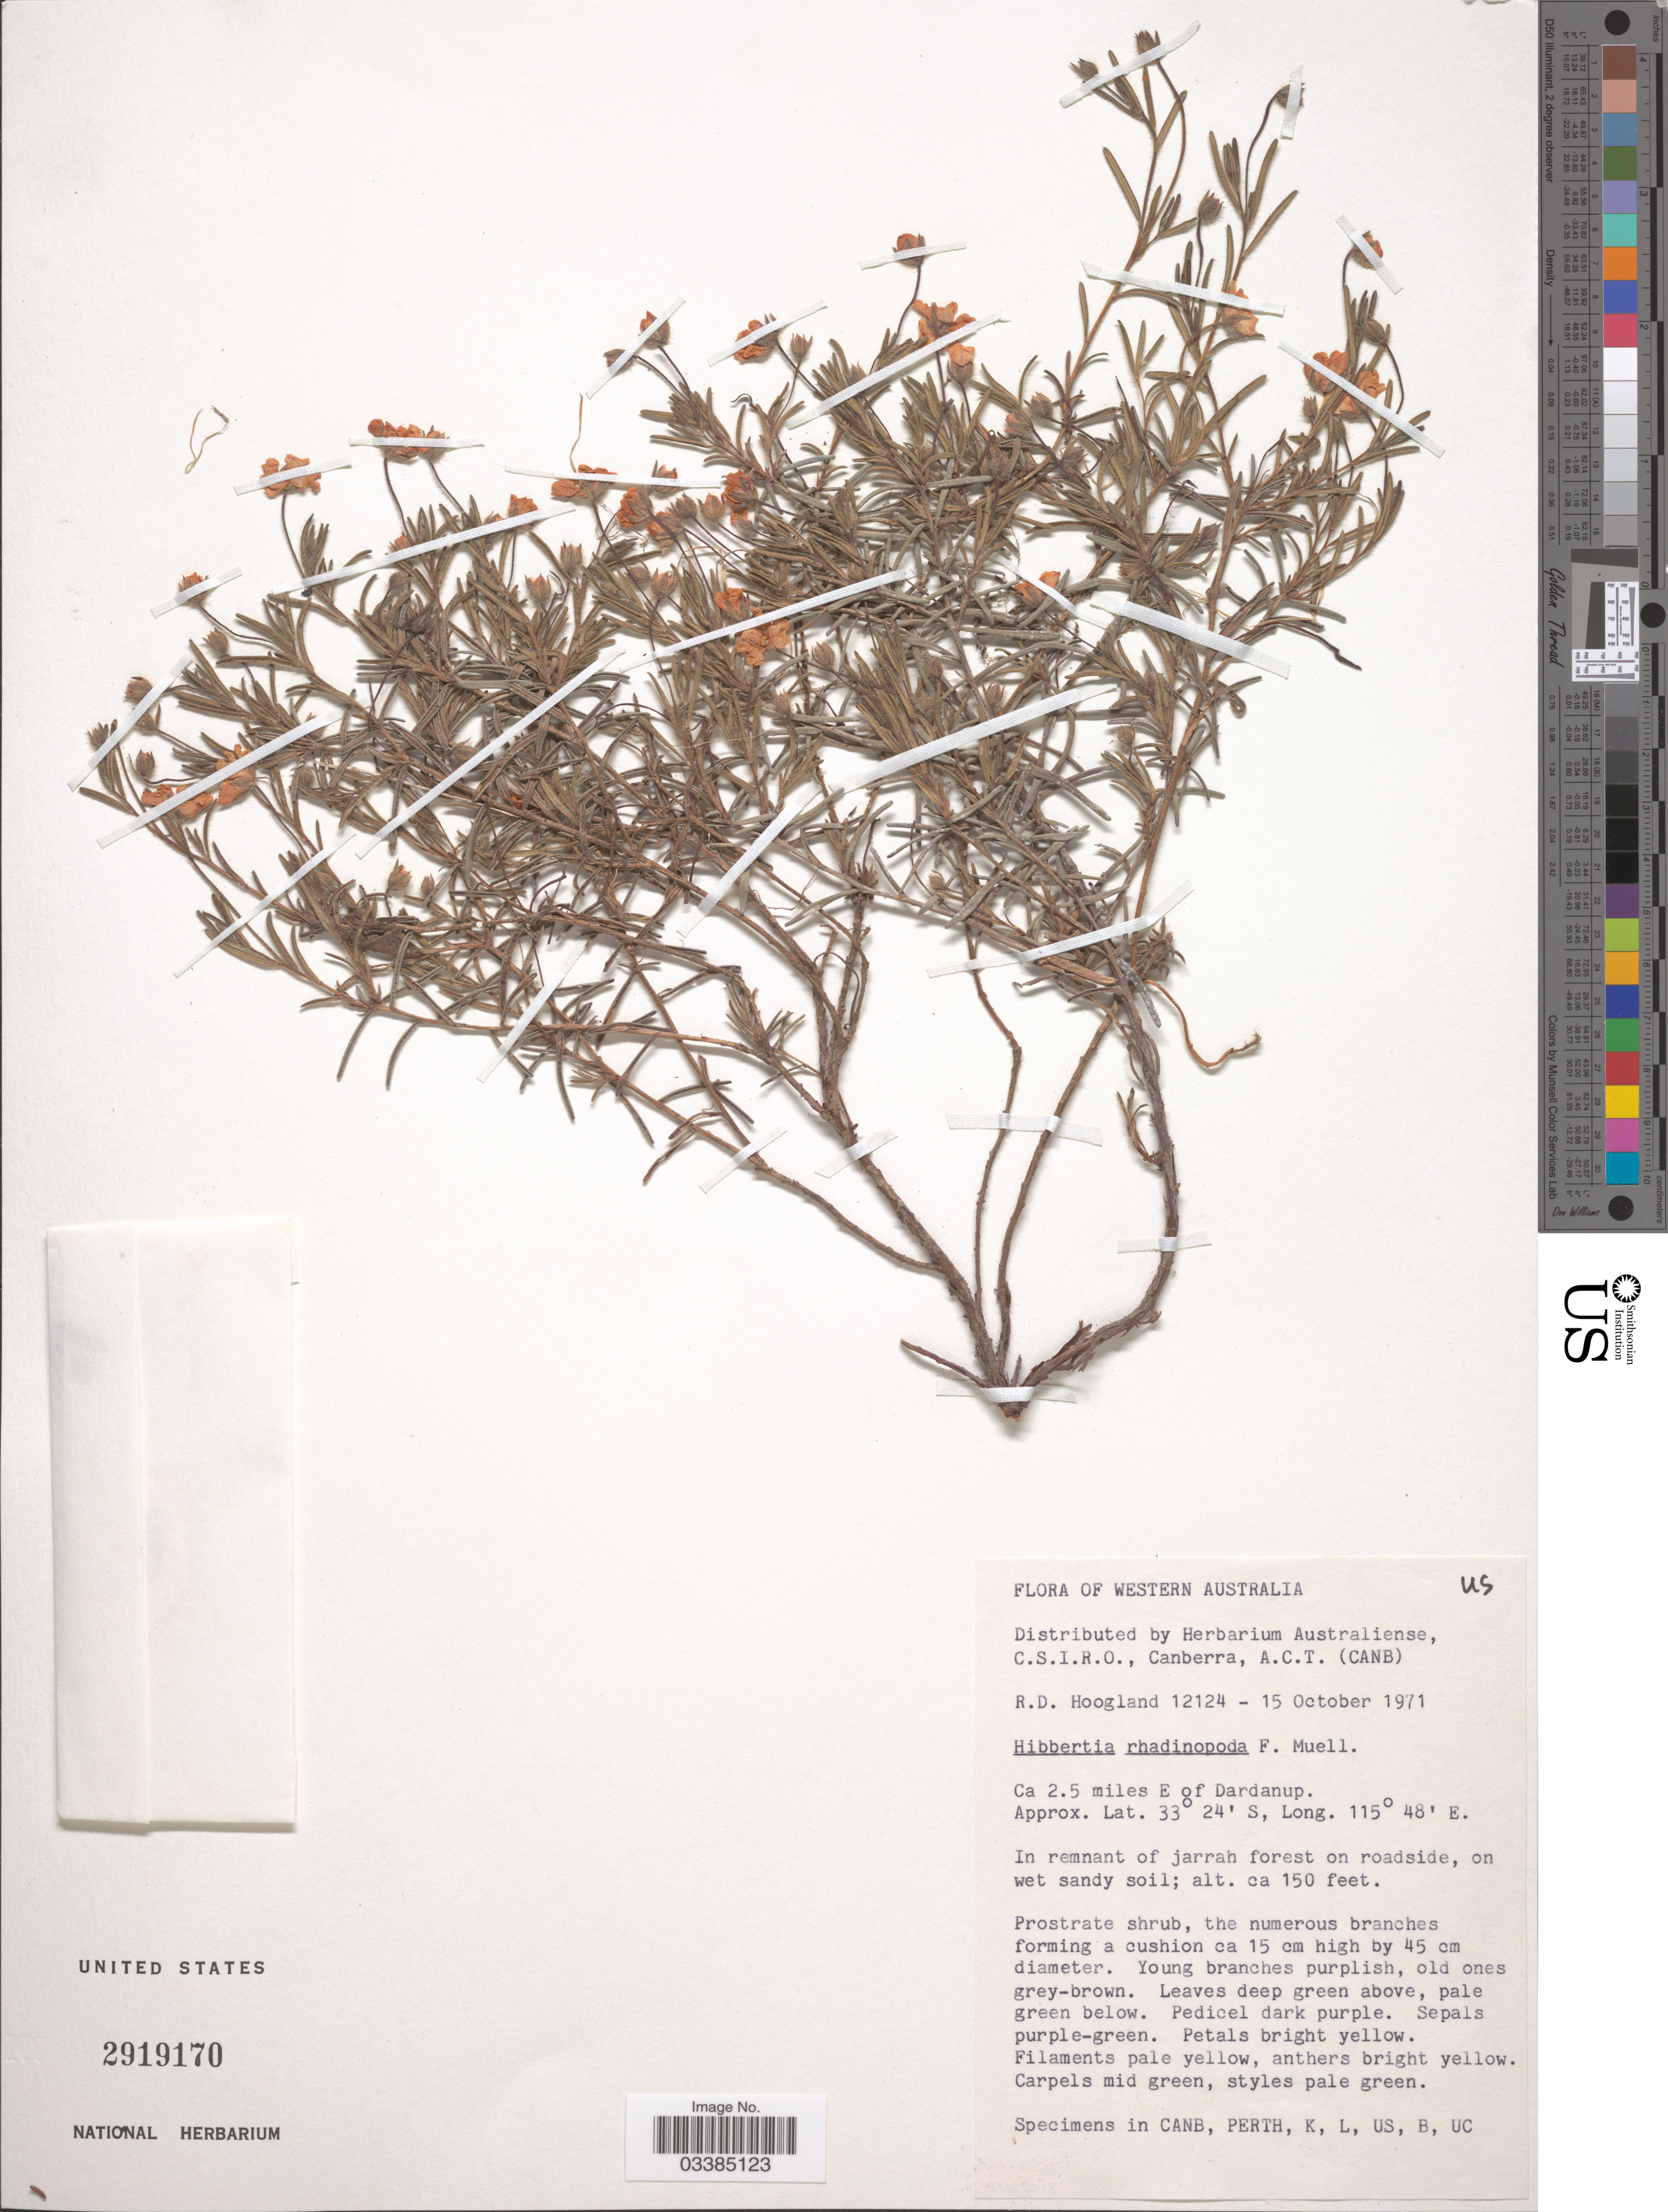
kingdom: Plantae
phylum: Tracheophyta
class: Magnoliopsida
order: Dilleniales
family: Dilleniaceae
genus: Hibbertia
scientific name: Hibbertia rhadinopoda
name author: F. Muell.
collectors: R. D. Hoogland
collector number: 12124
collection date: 1971-10-15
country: Australia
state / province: Western Australia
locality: Ca 2.5 miles E of Dardanup.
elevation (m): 46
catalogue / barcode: US 2919170